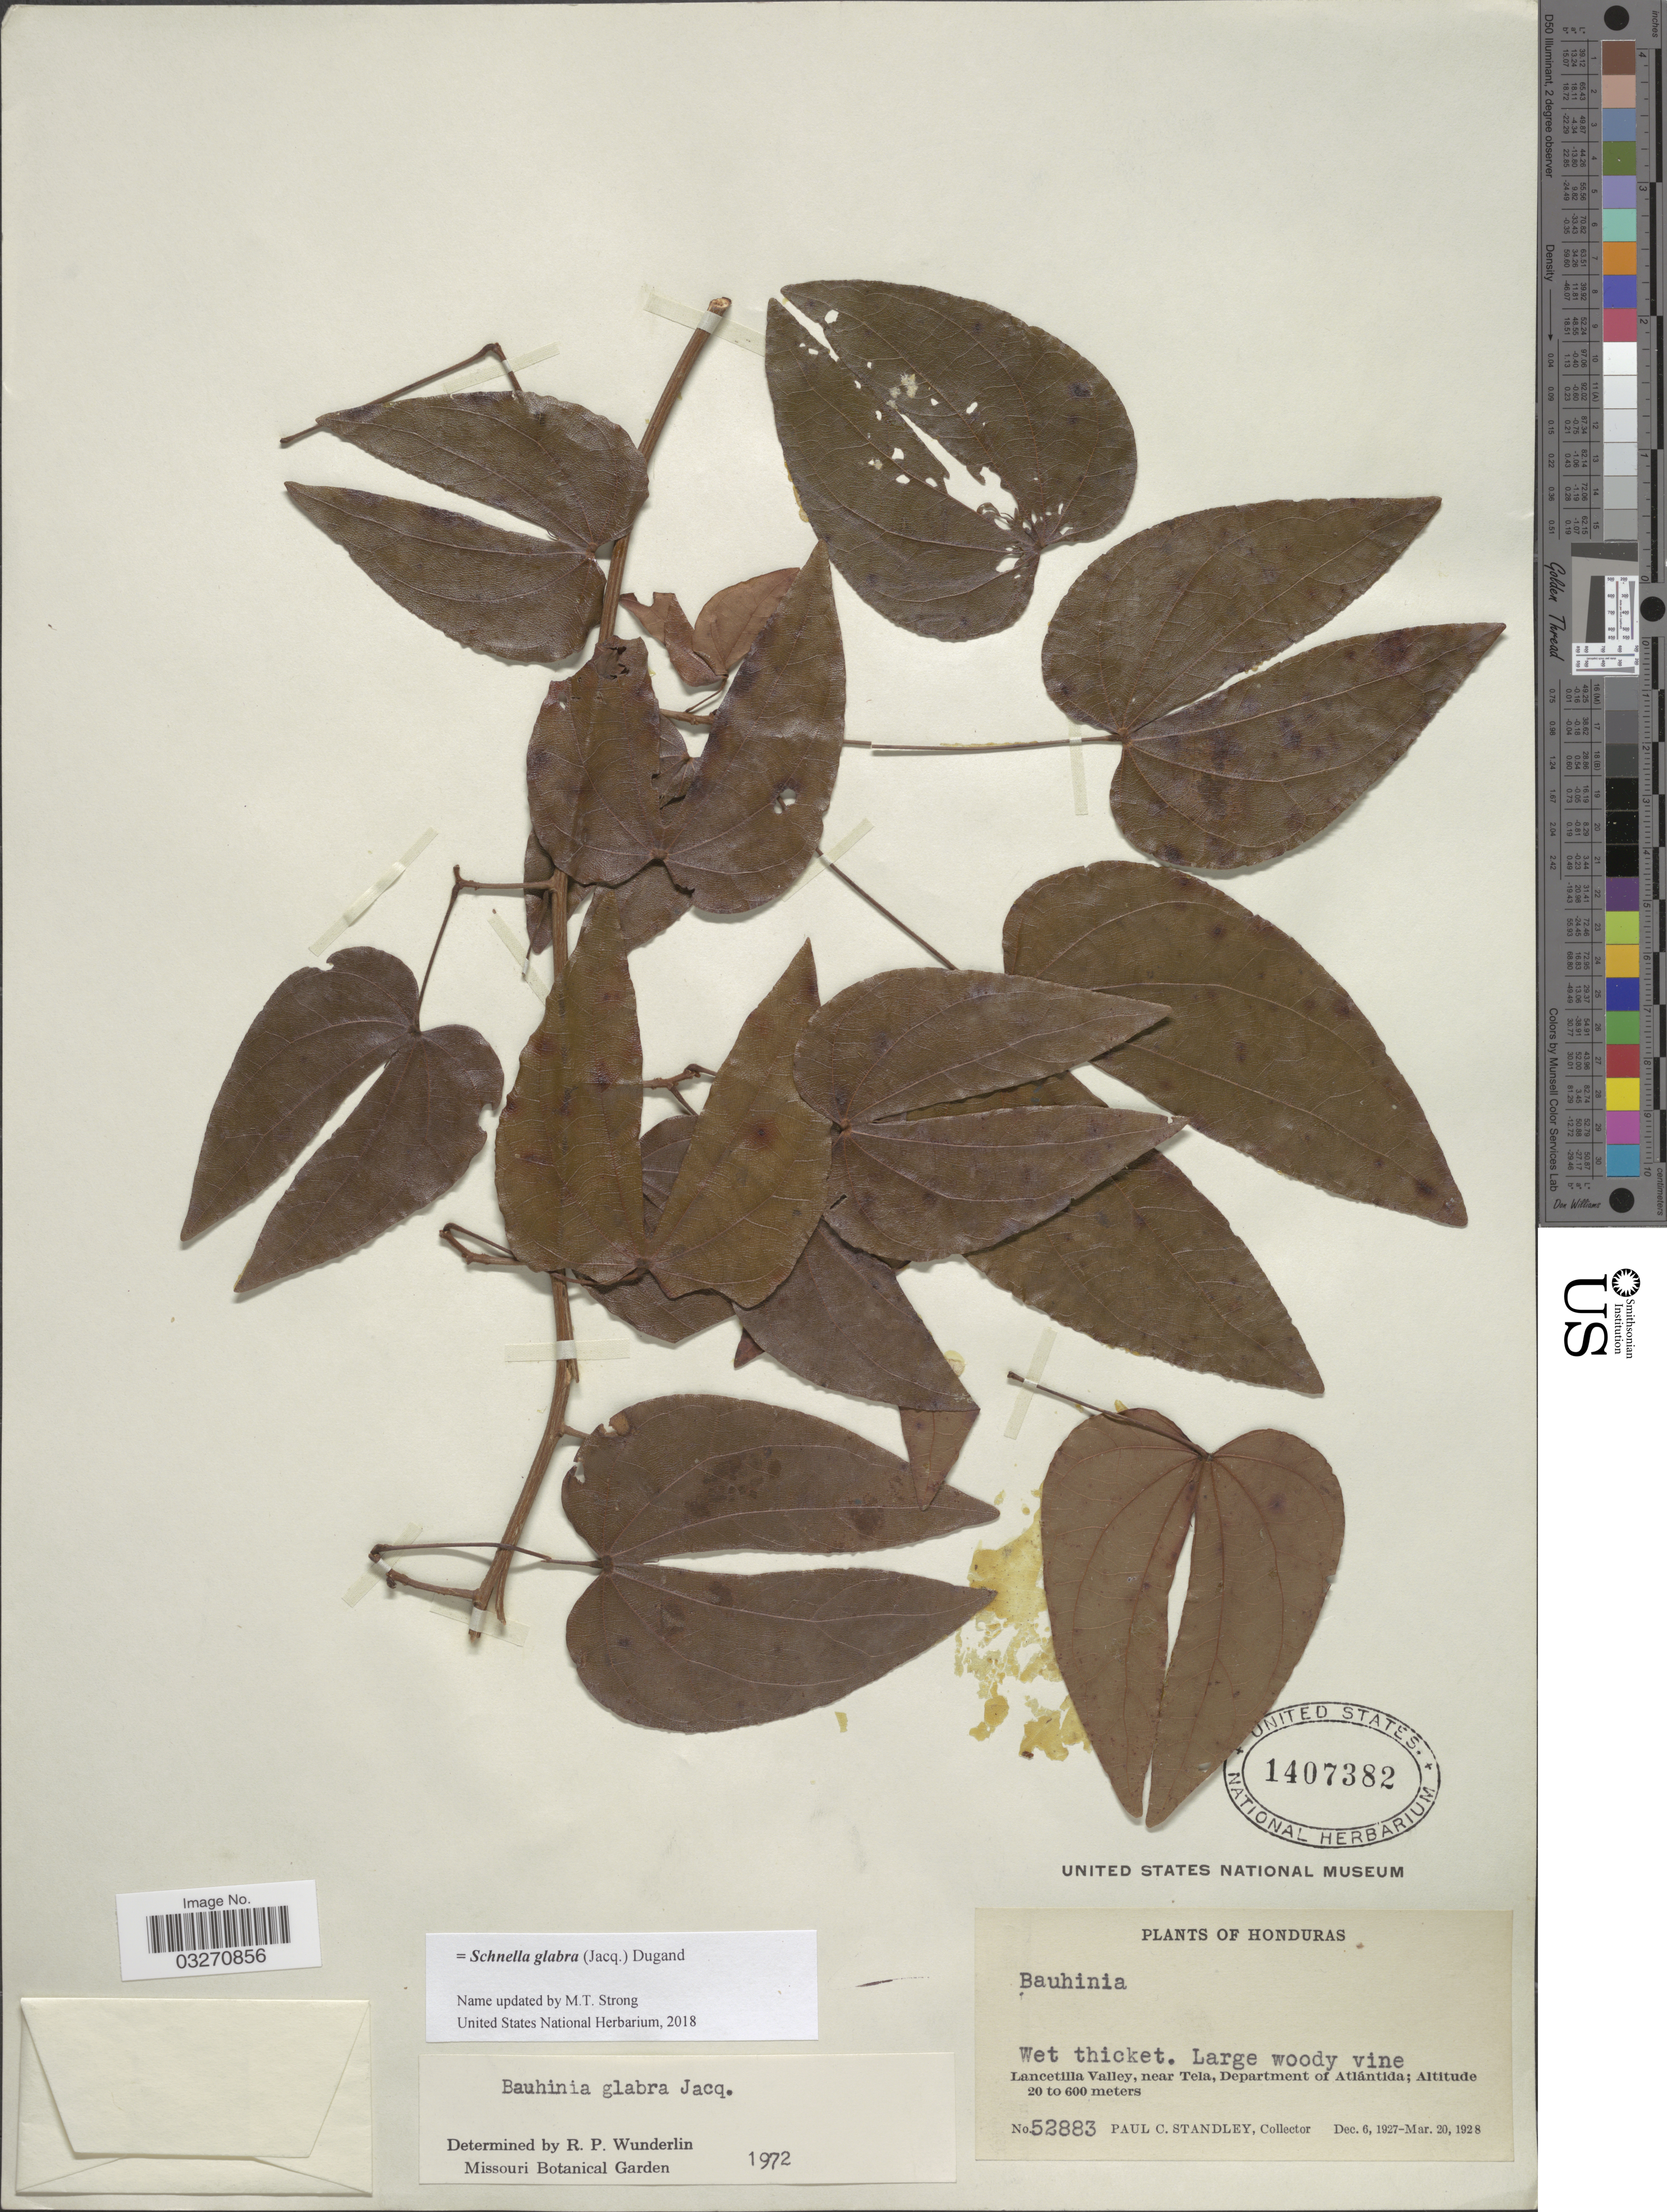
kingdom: Plantae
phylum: Tracheophyta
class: Magnoliopsida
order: Fabales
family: Fabaceae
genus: Schnella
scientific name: Schnella glabra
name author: (Jacq.) Dugand G.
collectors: P. C. Standley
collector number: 52883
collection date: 1927-12-06/1928-03-20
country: Honduras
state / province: Atlántida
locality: Lancetilla Valley, near Tela, Department of Atlántida.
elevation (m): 20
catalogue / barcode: US 1407382